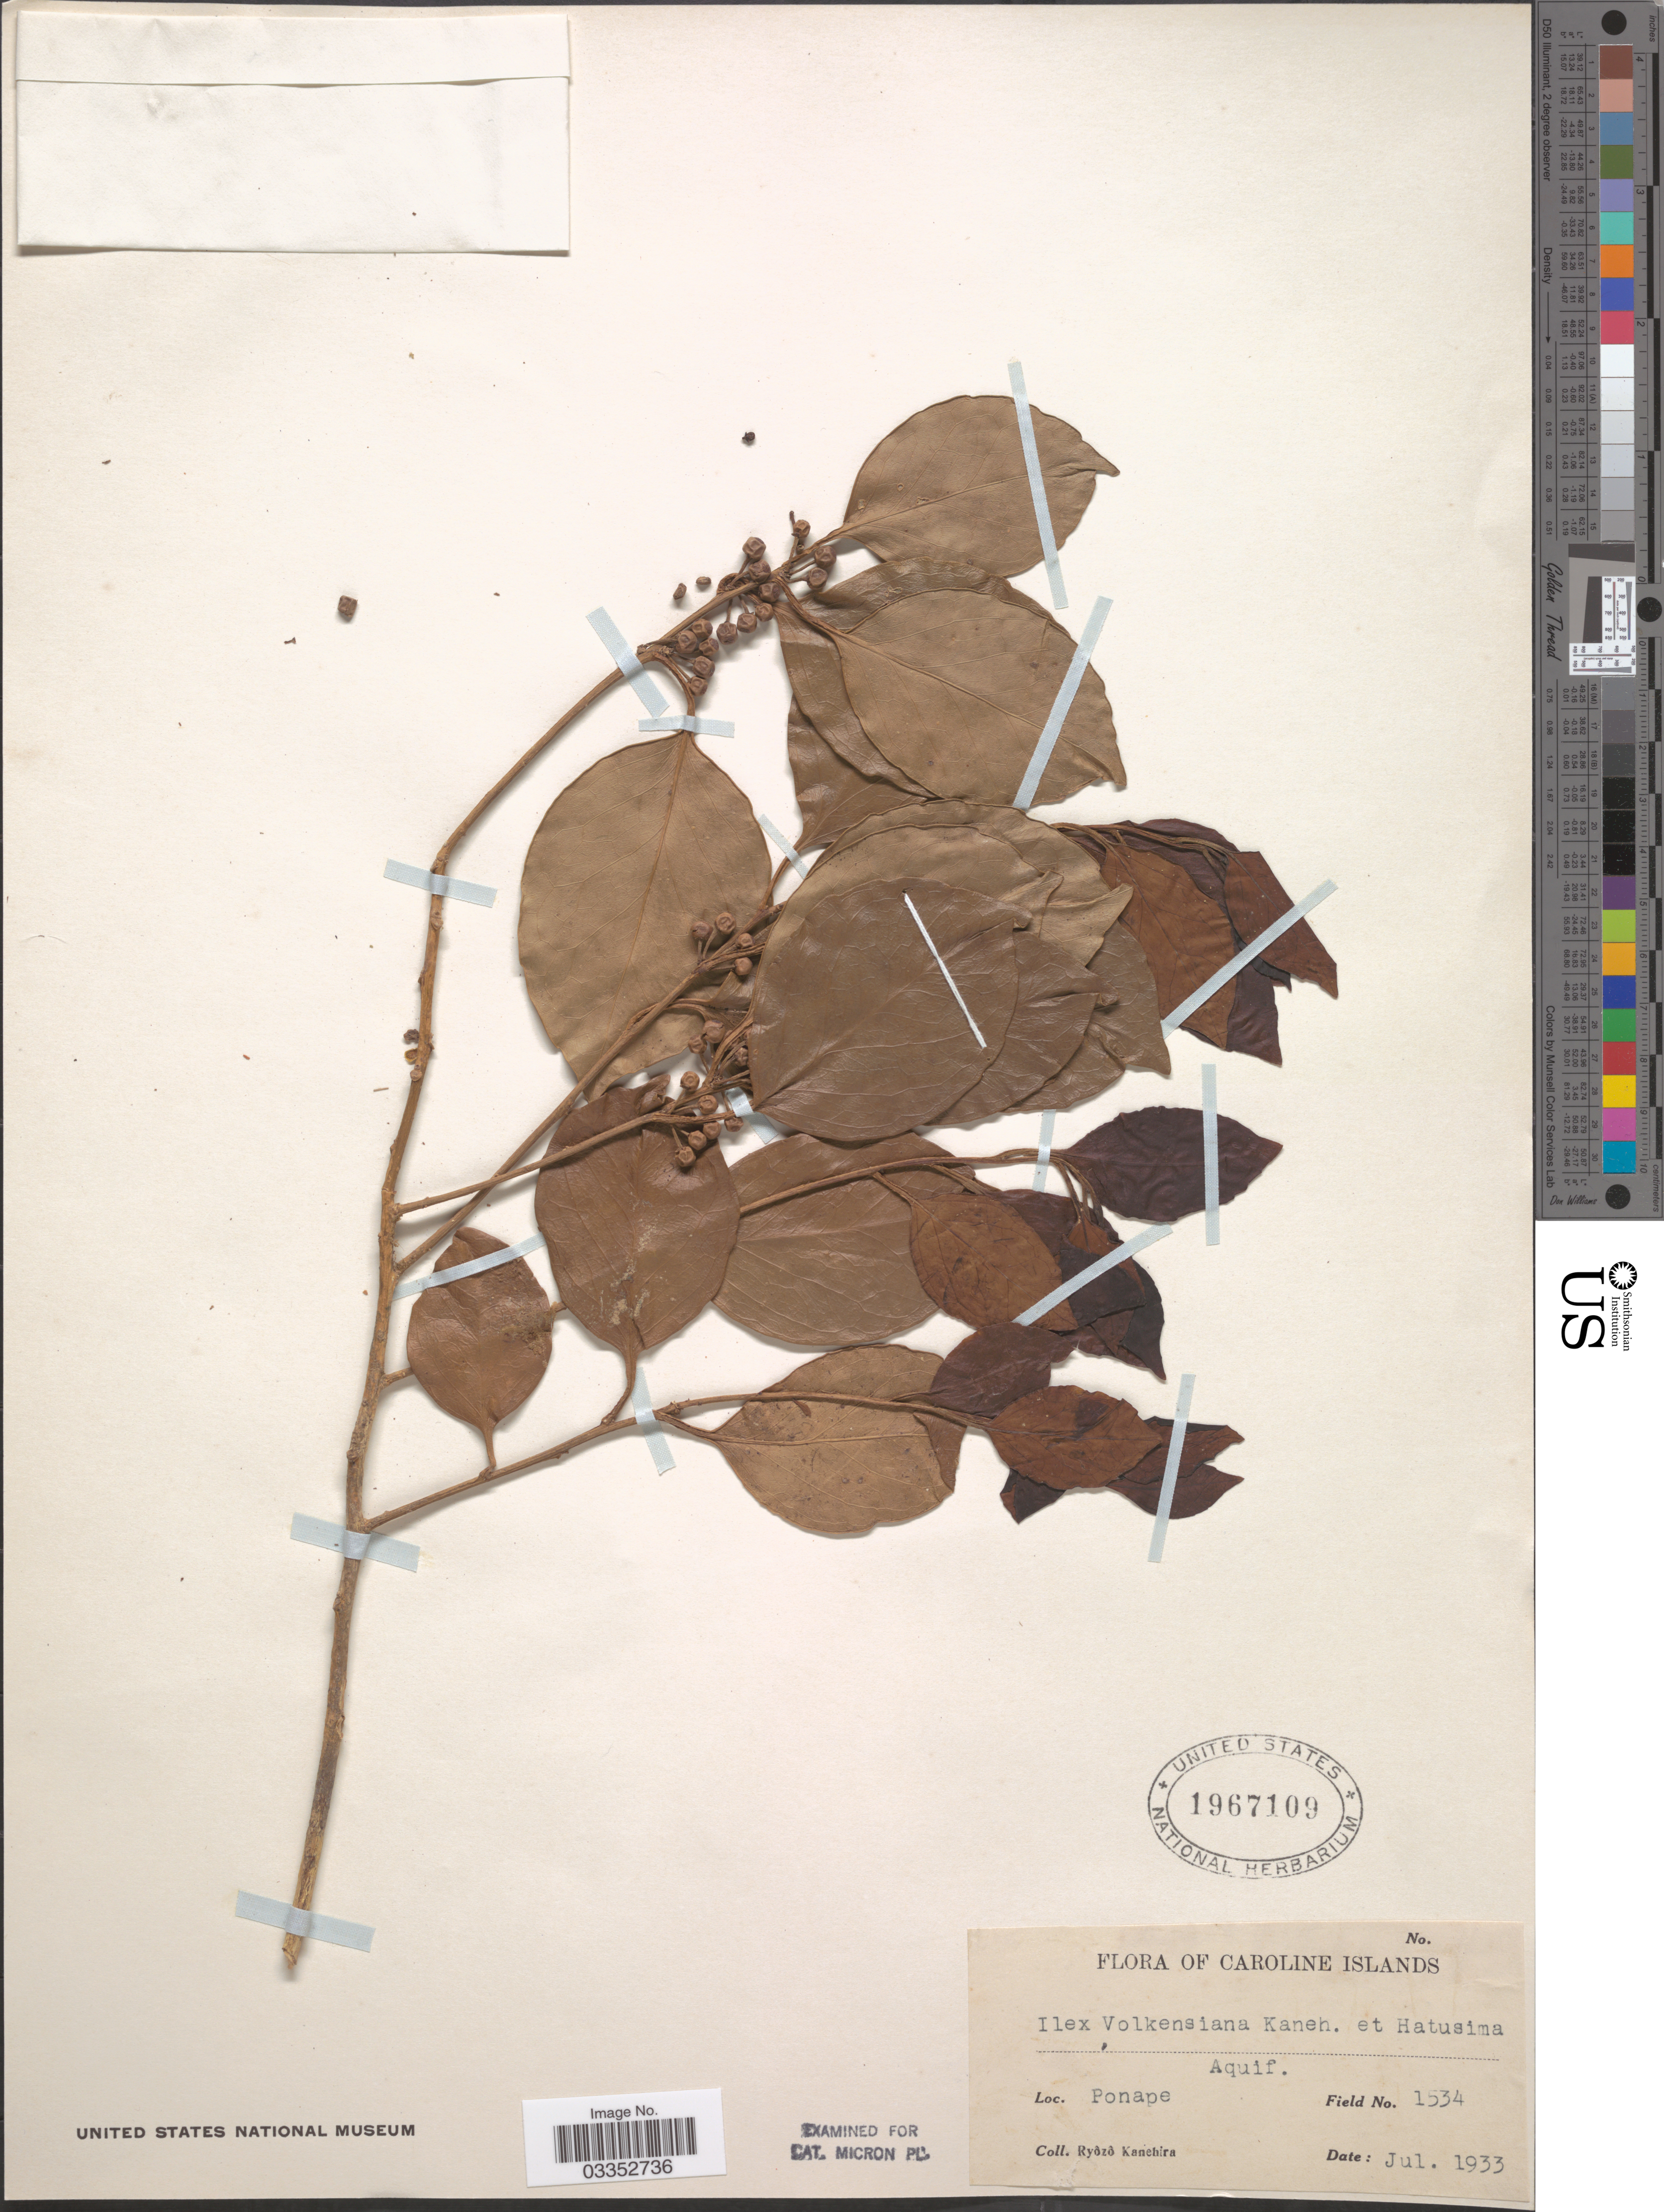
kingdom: Plantae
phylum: Tracheophyta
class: Magnoliopsida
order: Aquifoliales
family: Aquifoliaceae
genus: Ilex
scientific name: Ilex volkensiana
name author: (Loes.) Kaneh. & Hatus.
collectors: R. Kanehira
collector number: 1534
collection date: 1933-07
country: Micronesia, Federated States of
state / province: Pohnpei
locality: Caroline Islands. Ponape.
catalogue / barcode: US 1967109